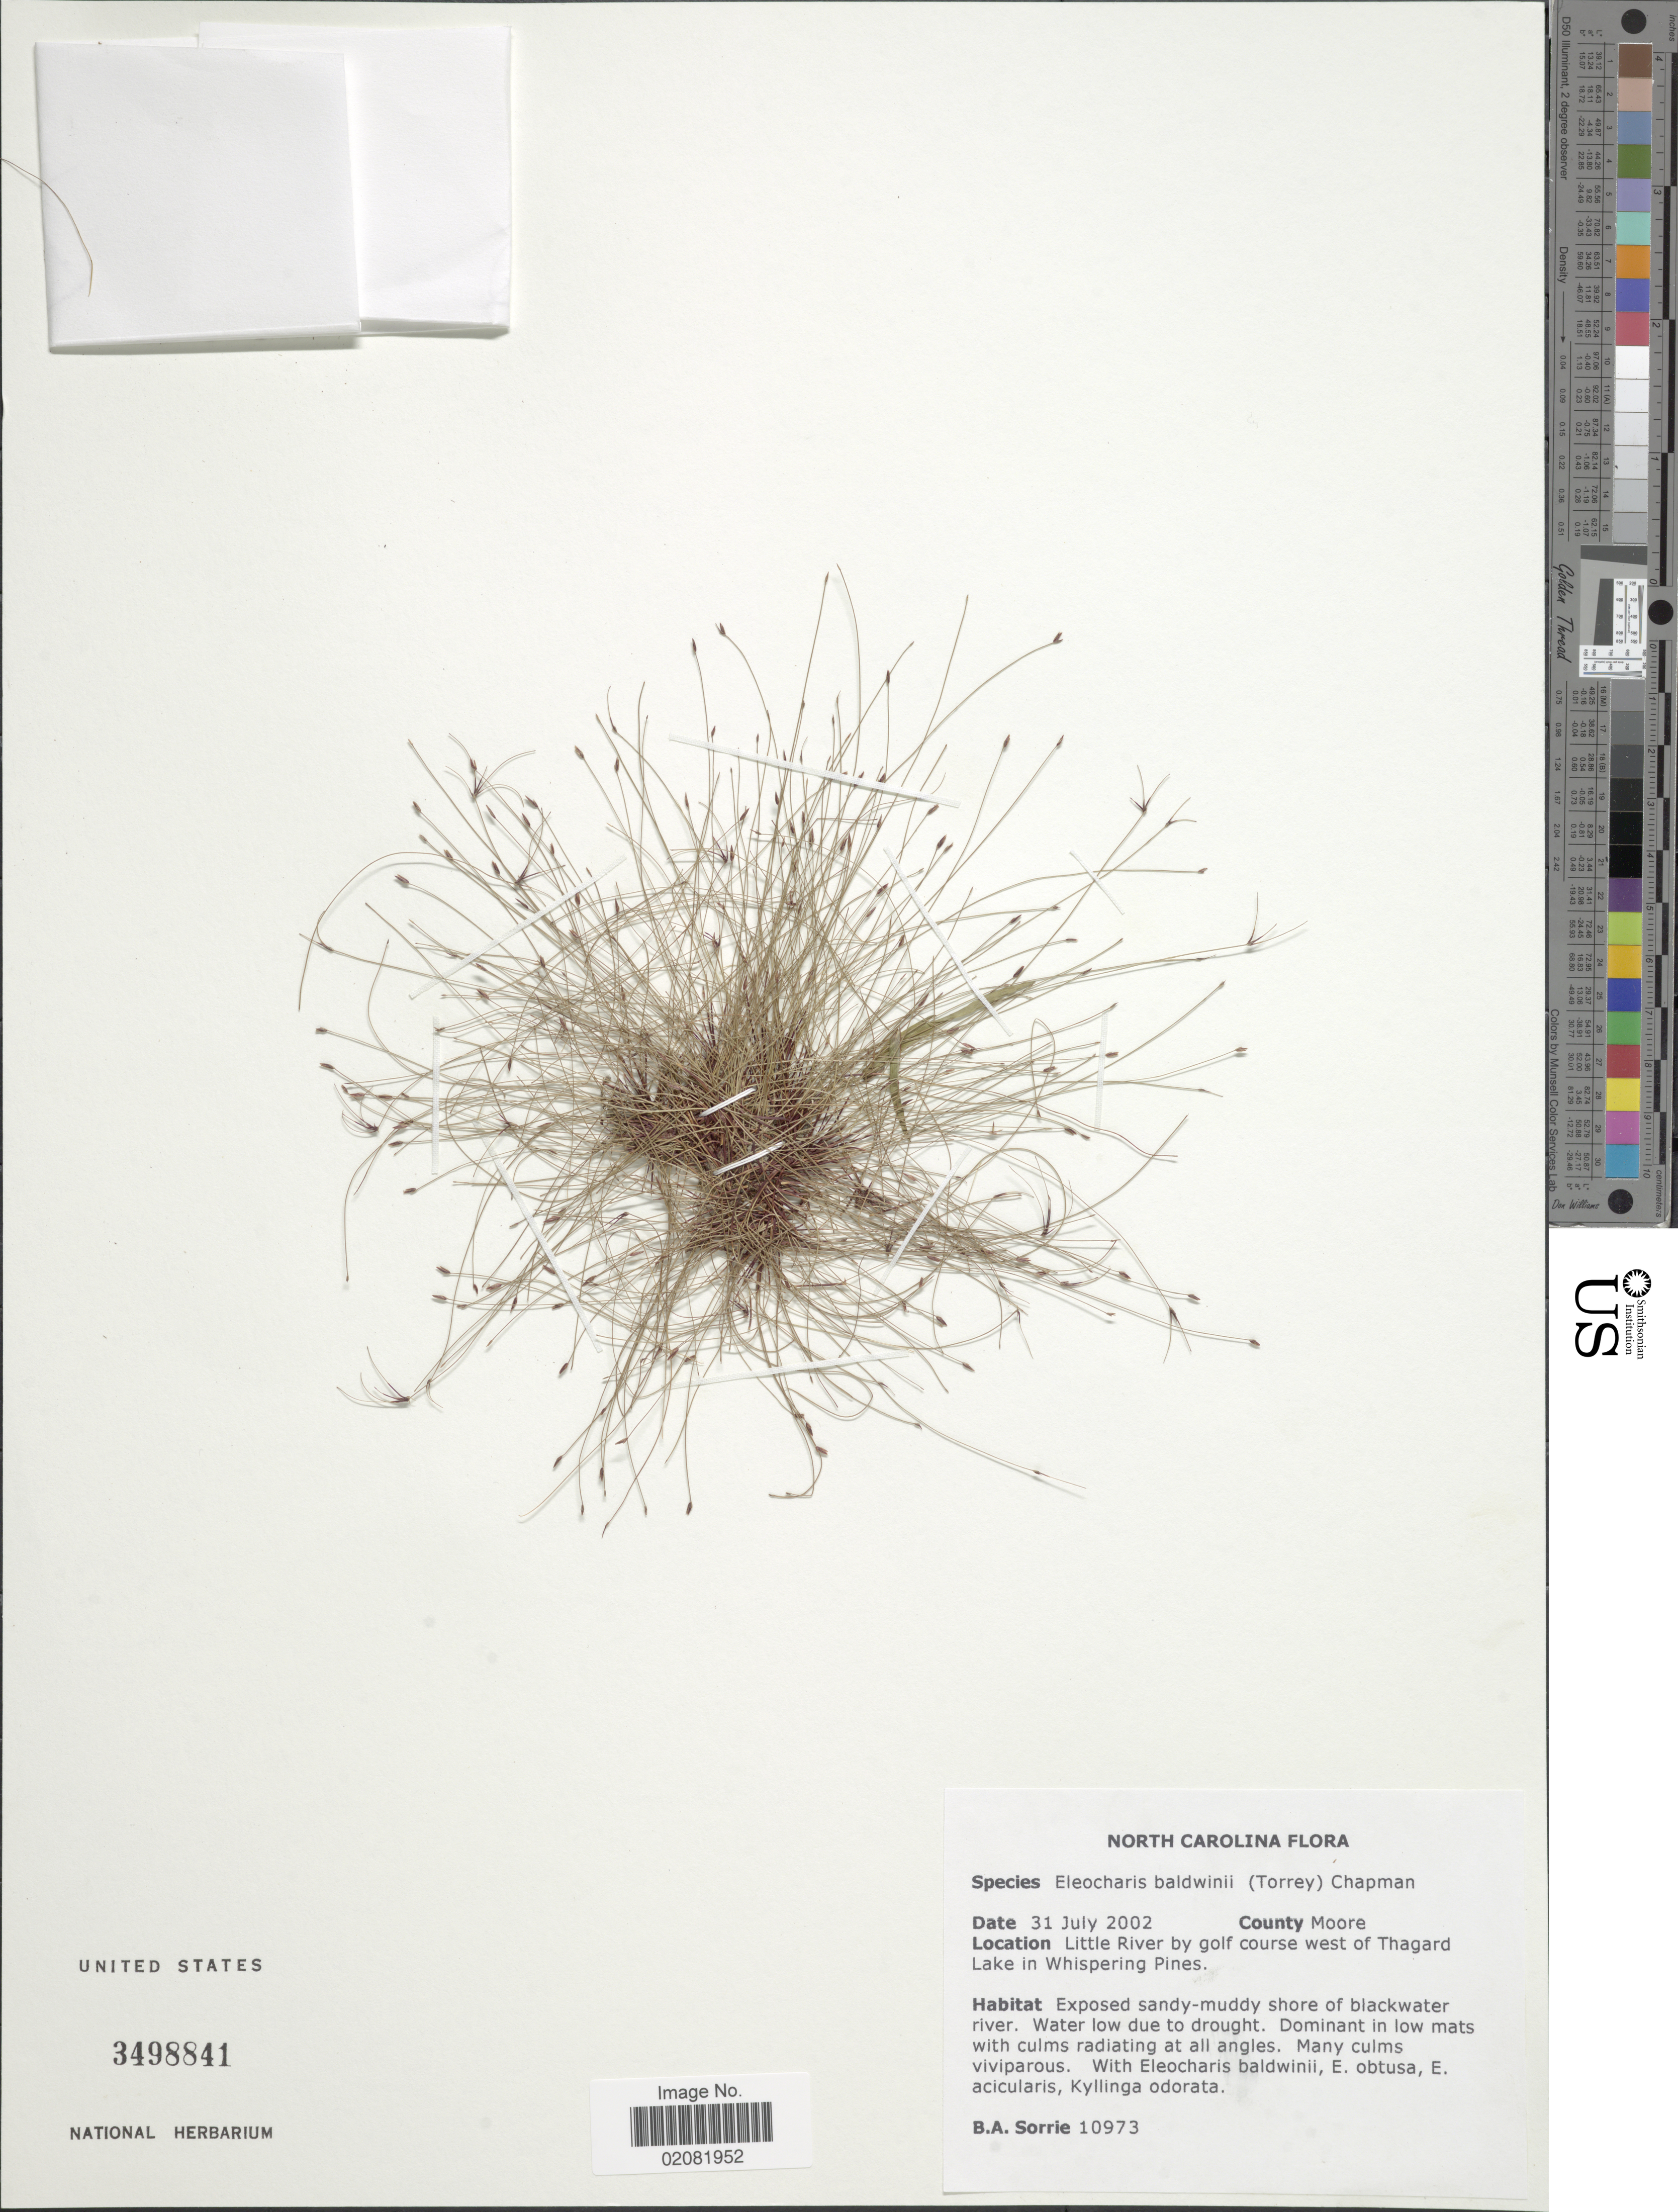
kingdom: Plantae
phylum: Tracheophyta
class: Liliopsida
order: Poales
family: Cyperaceae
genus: Eleocharis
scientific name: Eleocharis baldwinii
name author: (Torr.) Chapm.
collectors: B. Sorrie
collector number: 10973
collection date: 2002-07-31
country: United States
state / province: North Carolina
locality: County Moore, Little River by golf course west of Thagard Lake in Whispering Pines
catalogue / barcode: US 3498841